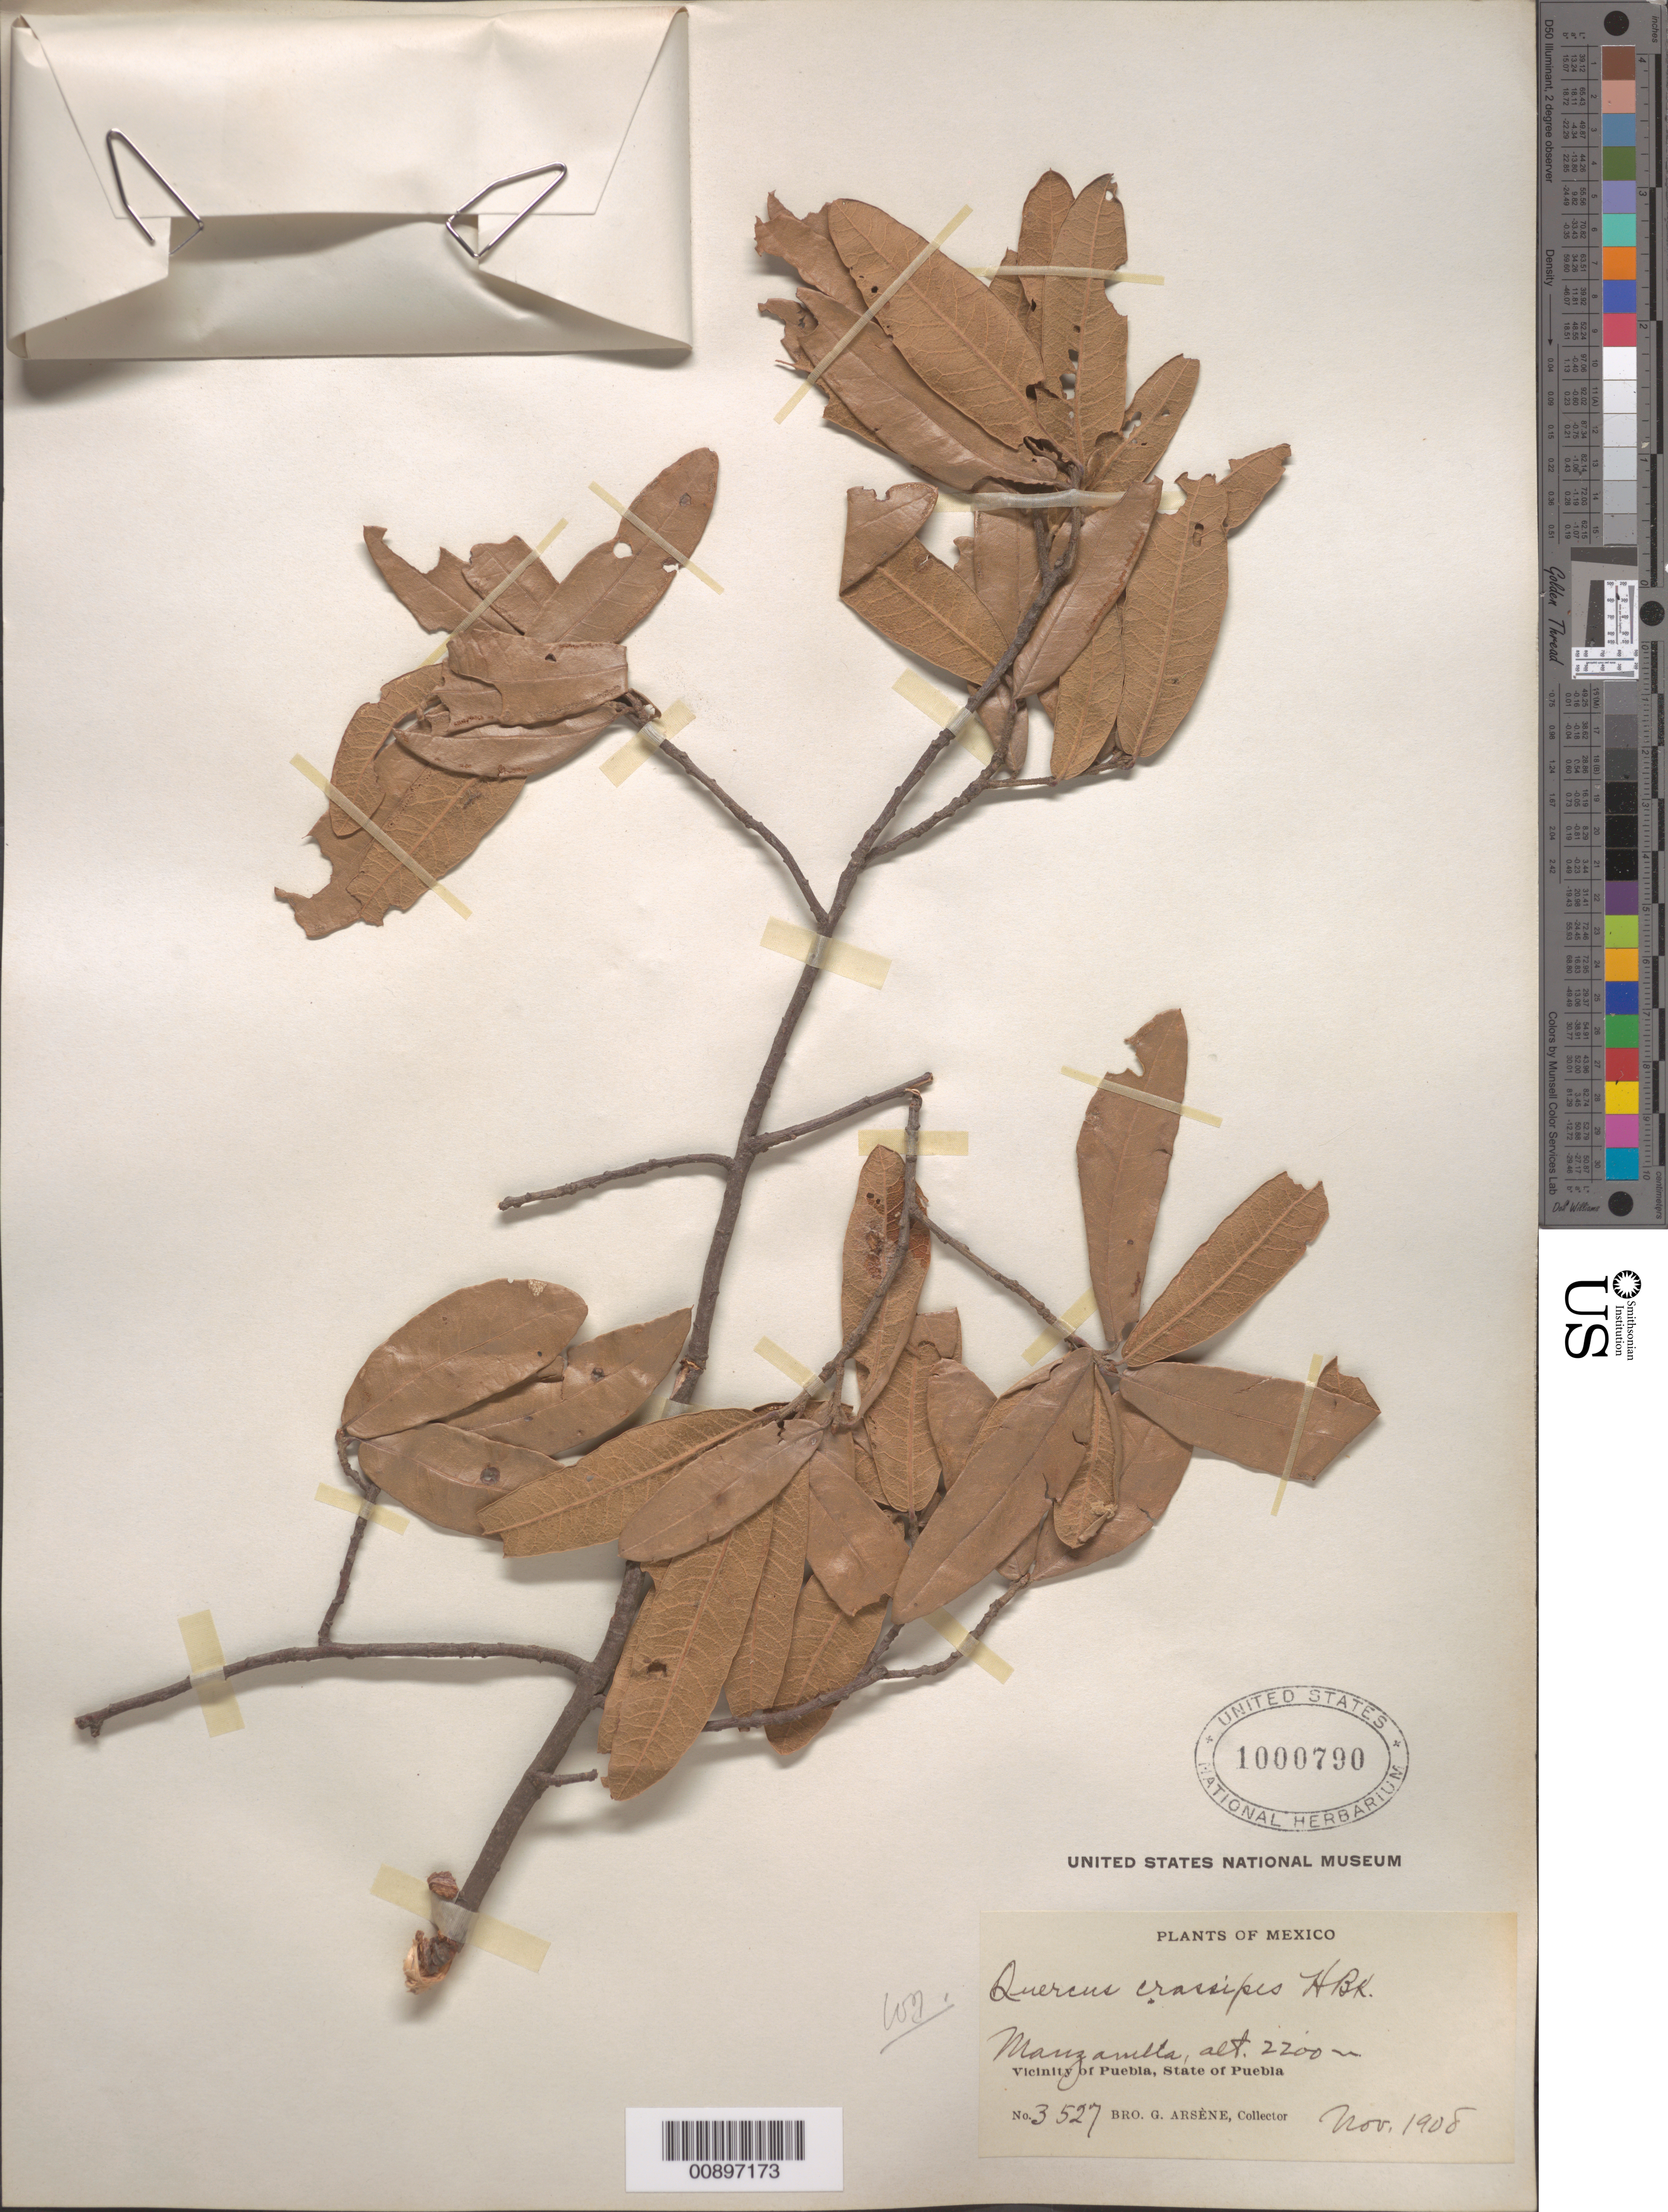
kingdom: Plantae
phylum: Tracheophyta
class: Magnoliopsida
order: Fagales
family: Fagaceae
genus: Quercus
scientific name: Quercus crassipes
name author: Humb. & Bonpl.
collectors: Bro. G. Arsène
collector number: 3527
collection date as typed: Nov 1908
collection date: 1908-11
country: Mexico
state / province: Puebla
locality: Manzanilla. Vicinity of Puebla, State of Puebla.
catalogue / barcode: US 1000790